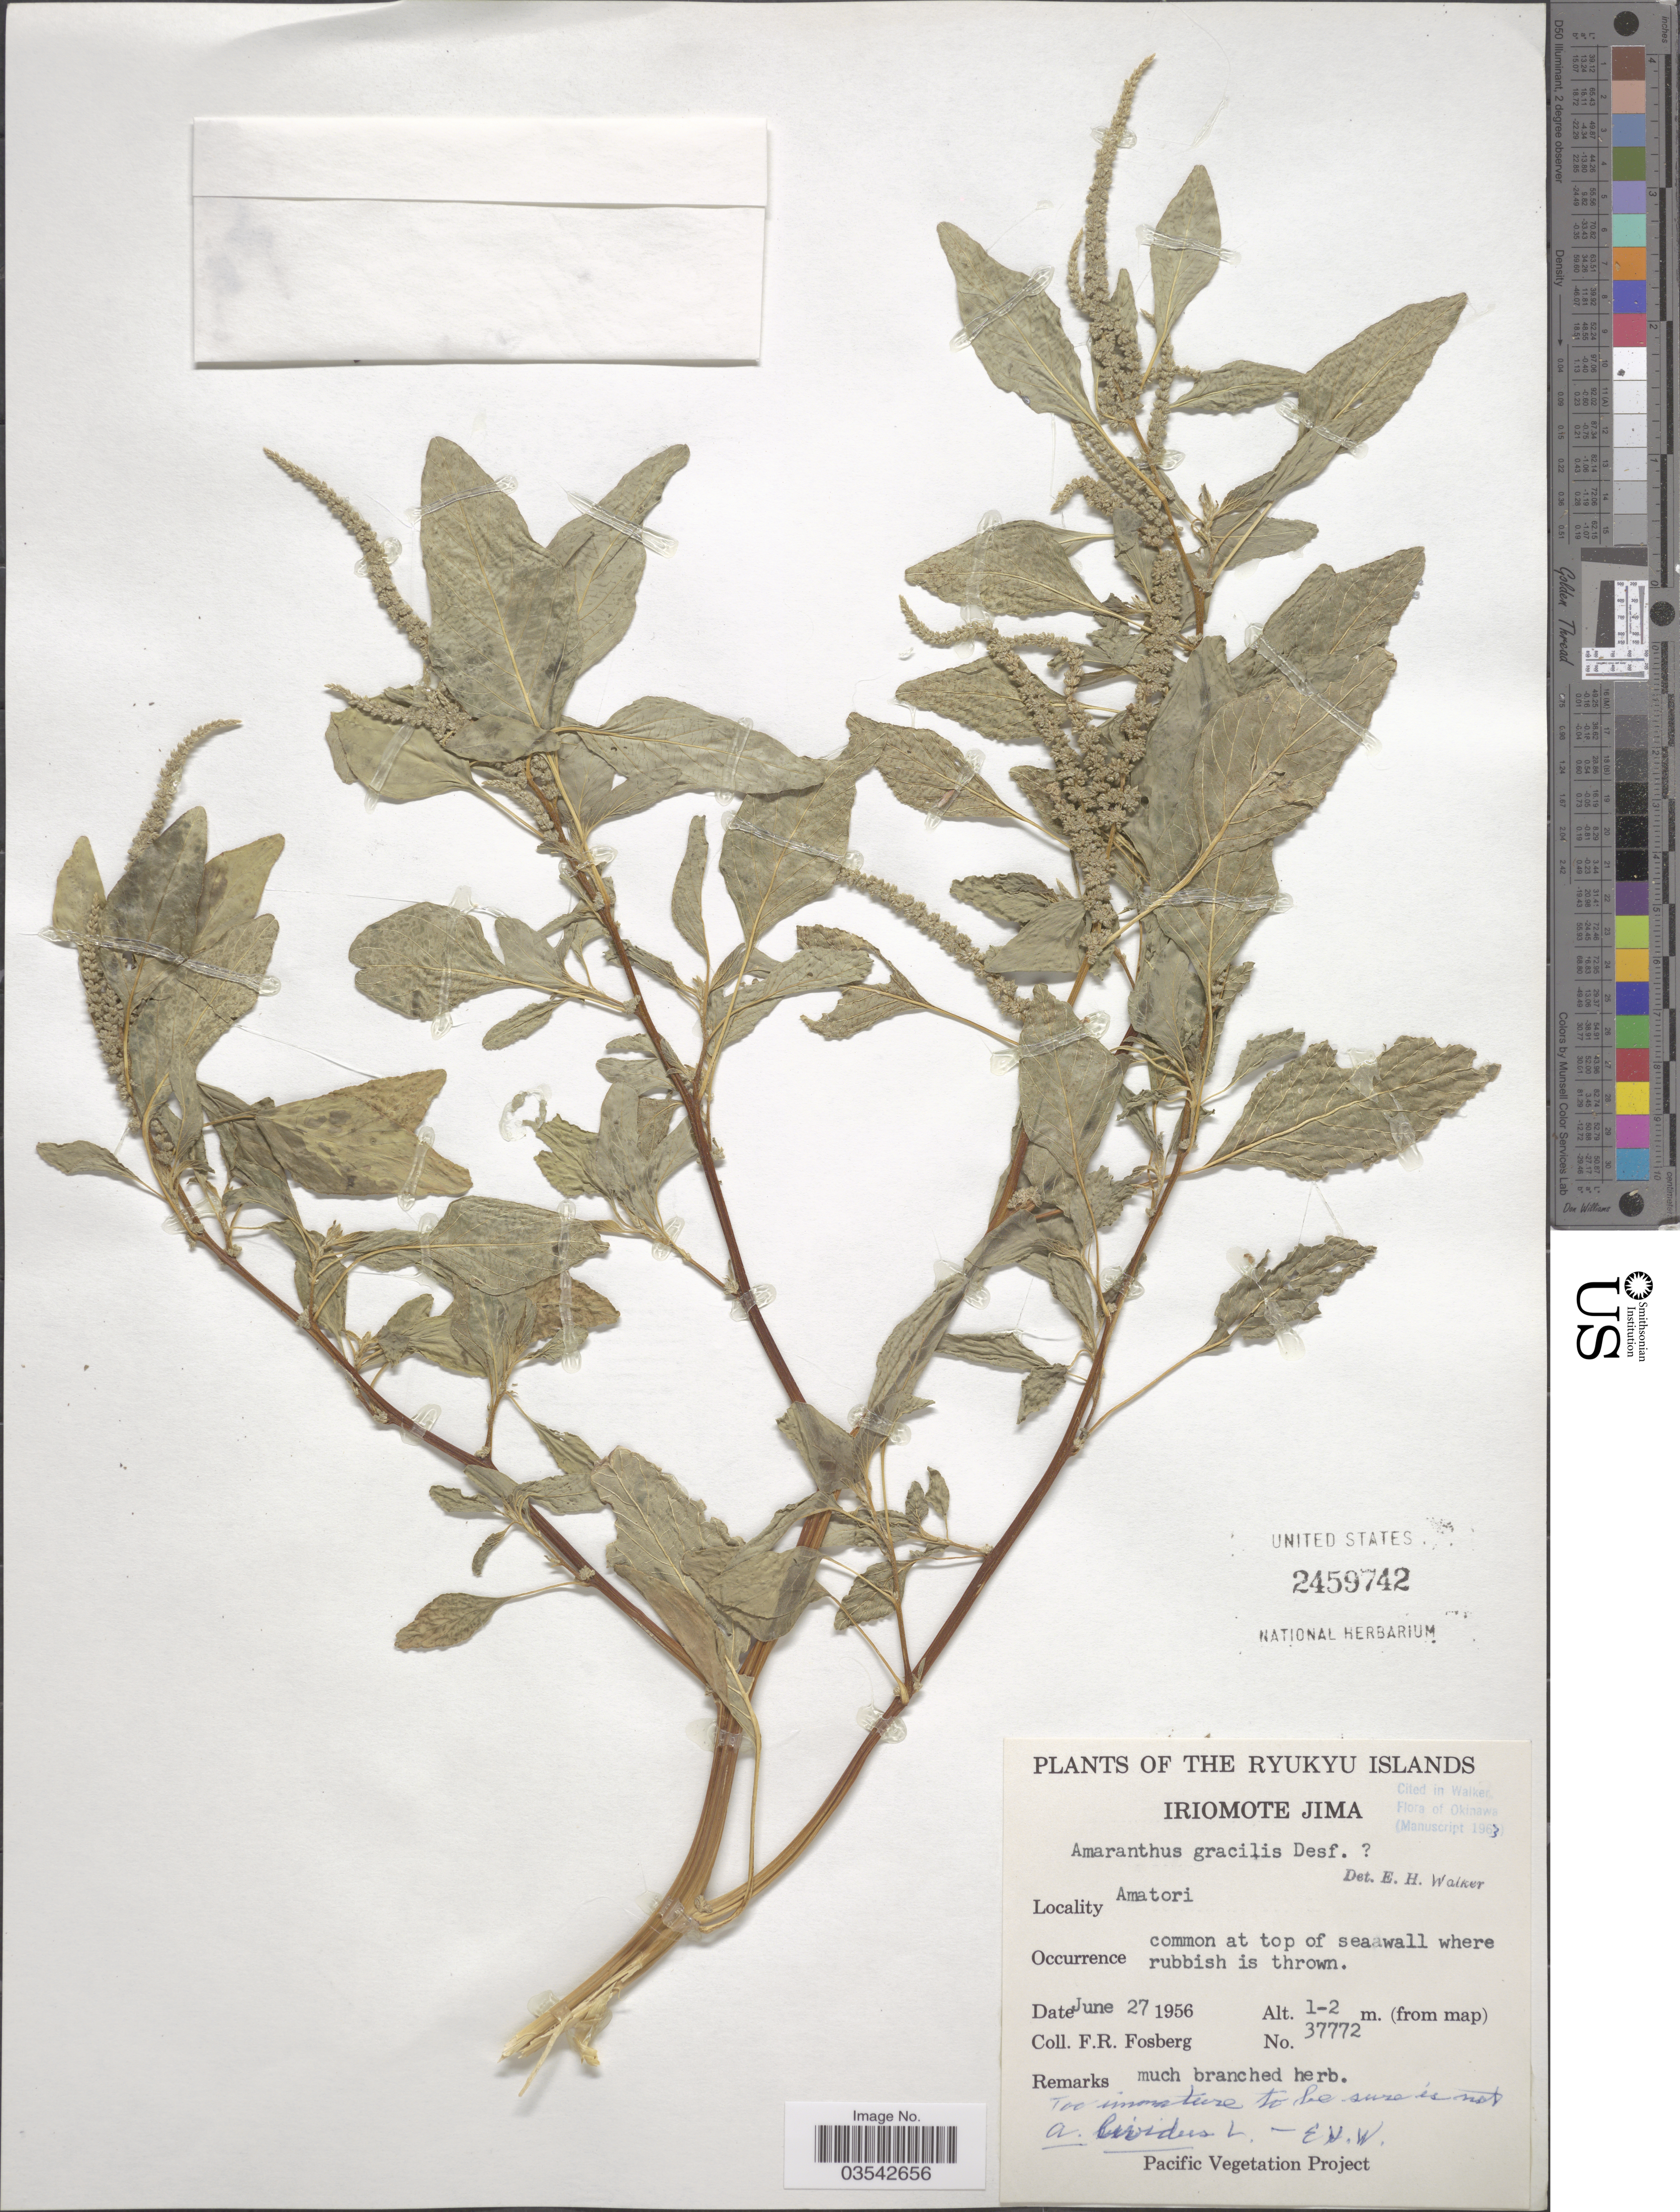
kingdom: Plantae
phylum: Tracheophyta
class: Magnoliopsida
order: Caryophyllales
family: Amaranthaceae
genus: Amaranthus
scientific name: Amaranthus viridis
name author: L.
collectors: F. R. Fosberg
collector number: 37772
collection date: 1956-06-27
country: Japan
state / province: Okinawa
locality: The Ryukyu Islands. Iriomote Jima. Amatori.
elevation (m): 1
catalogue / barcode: US 2459742